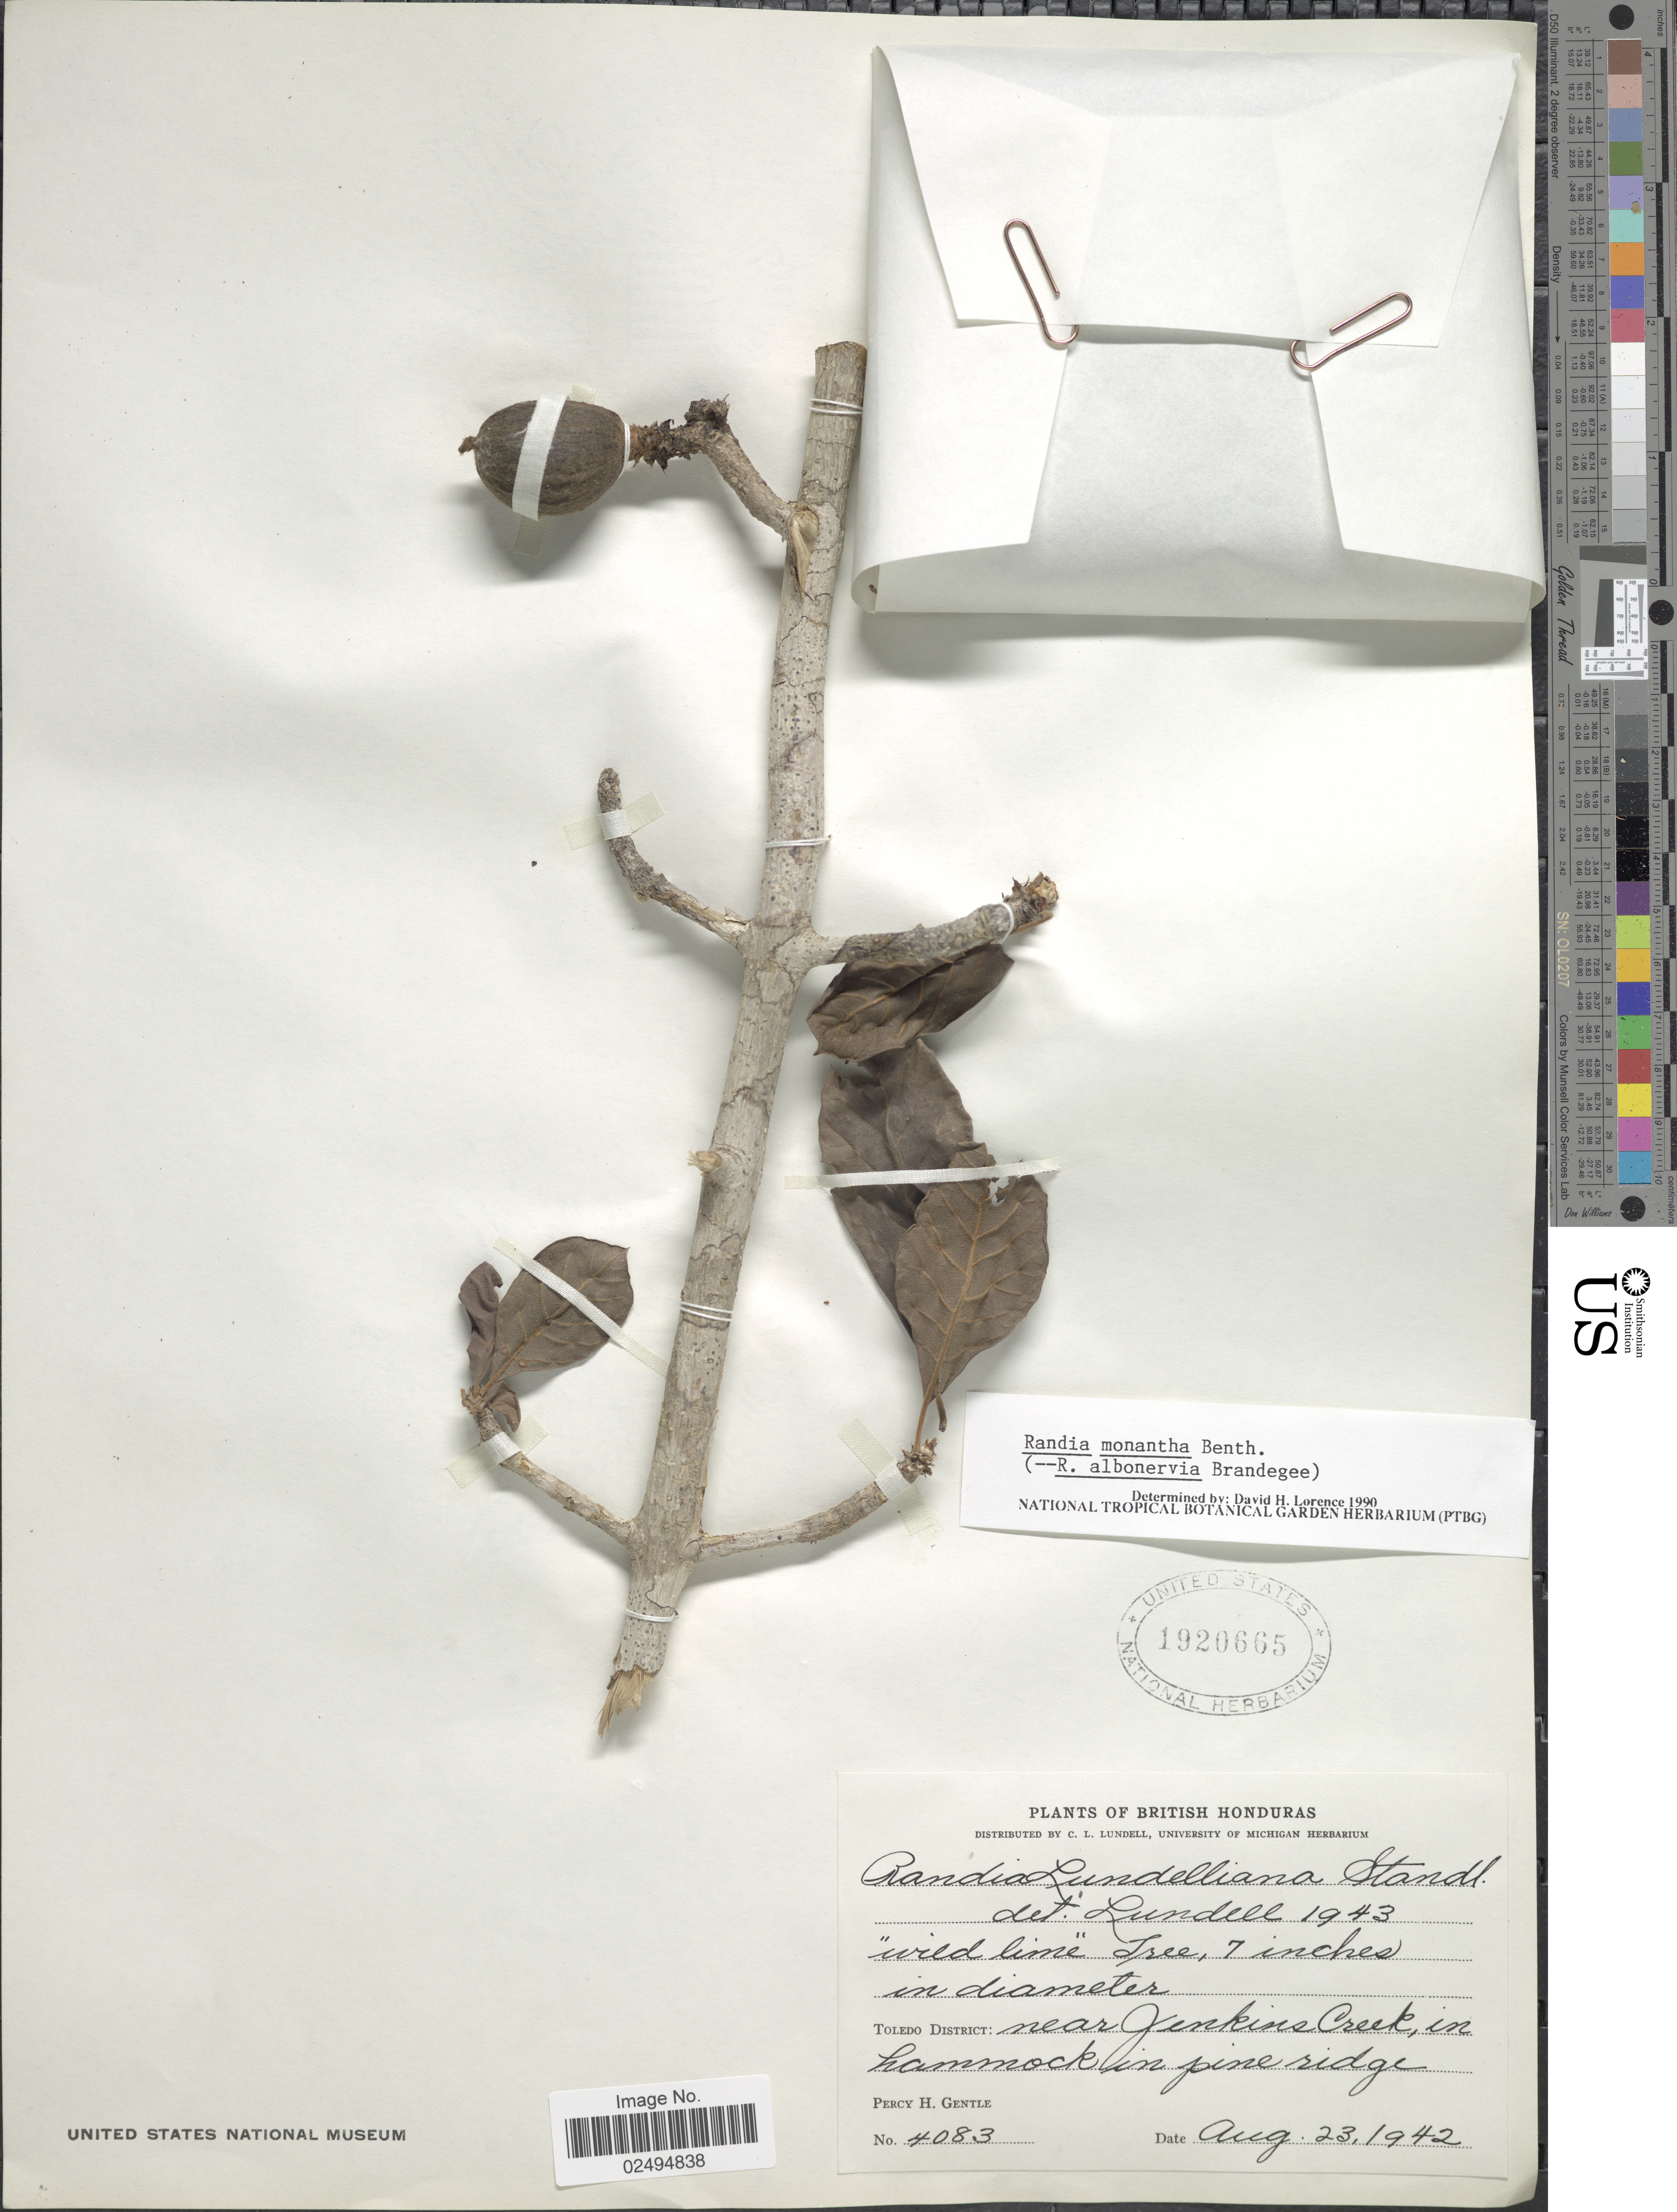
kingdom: Plantae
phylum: Tracheophyta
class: Magnoliopsida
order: Gentianales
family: Rubiaceae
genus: Randia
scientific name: Randia monantha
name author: Benth.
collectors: P. H. Gentle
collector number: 4083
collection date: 1942-08-23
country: Belize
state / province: Toledo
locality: British Honduras, near Jenkins Creek, in hammock in pine ridge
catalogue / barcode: US 1920665